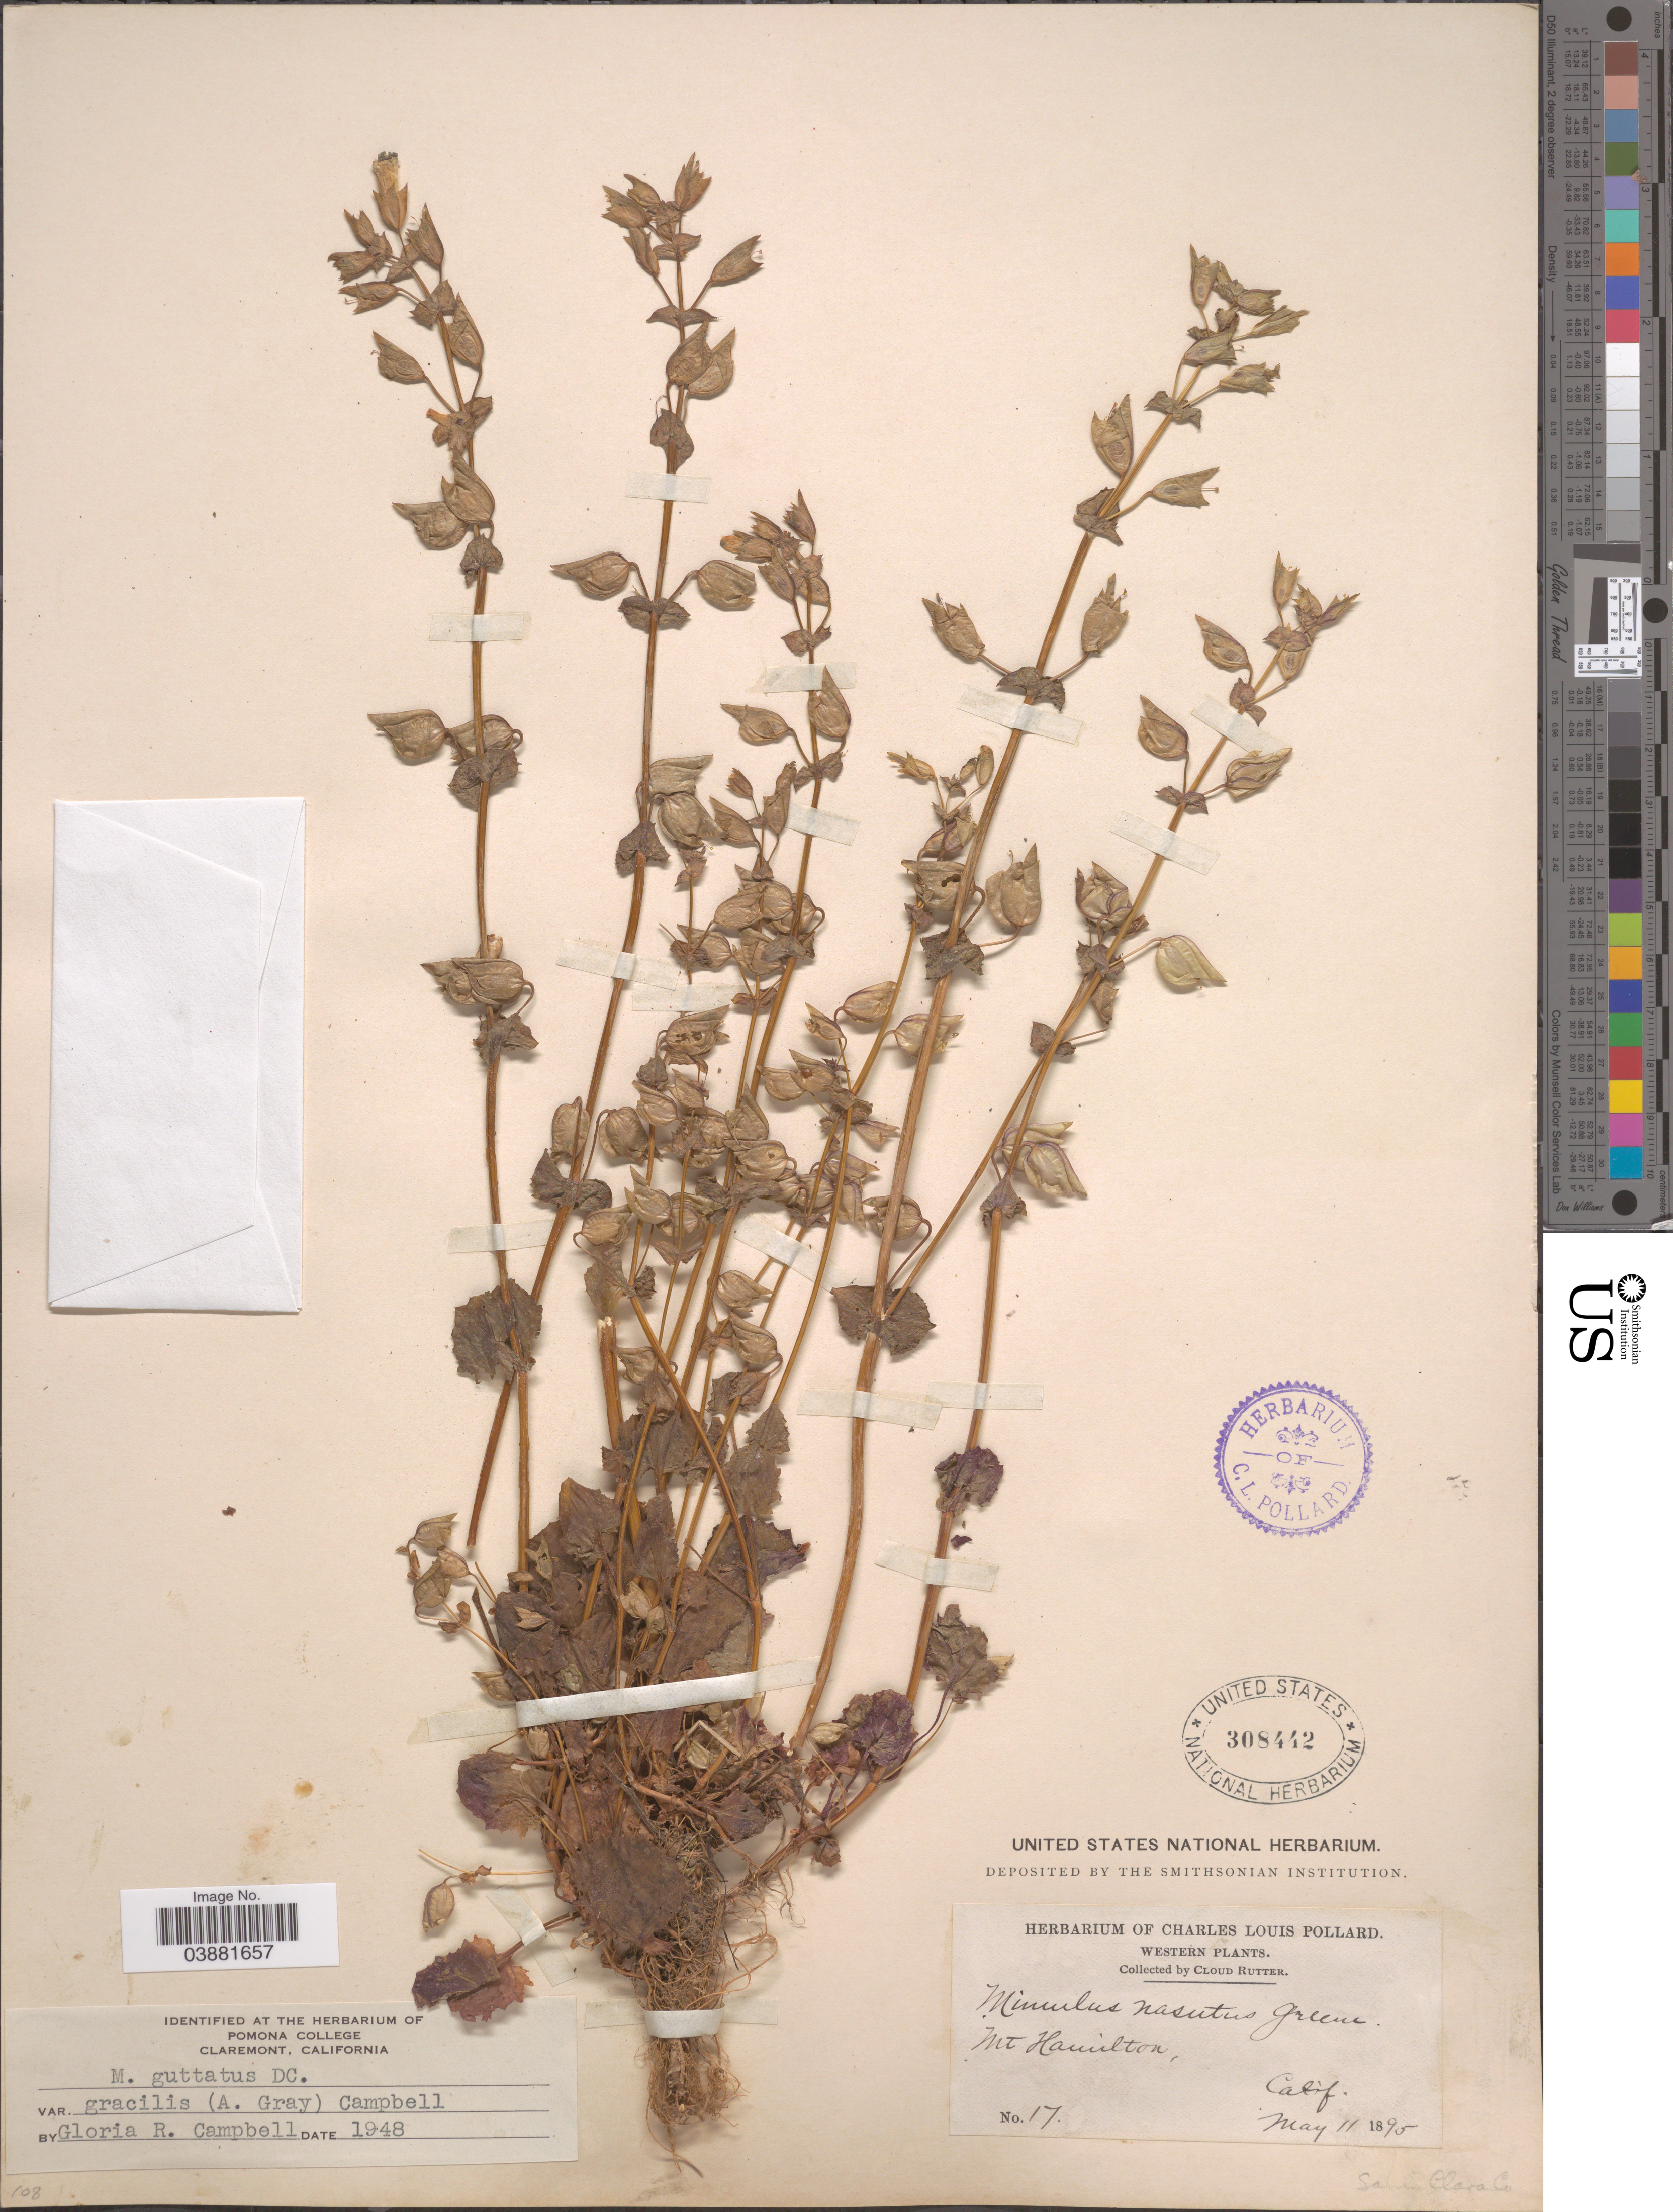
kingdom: Plantae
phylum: Tracheophyta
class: Magnoliopsida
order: Lamiales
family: Phrymaceae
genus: Mimulus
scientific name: Mimulus guttatus var. gracilis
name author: (A. Gray) G.R. Campb.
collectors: C. Rutter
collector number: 17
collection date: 1895-05-11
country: United States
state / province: California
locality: Western. Mt Hamilton.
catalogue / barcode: US 308442